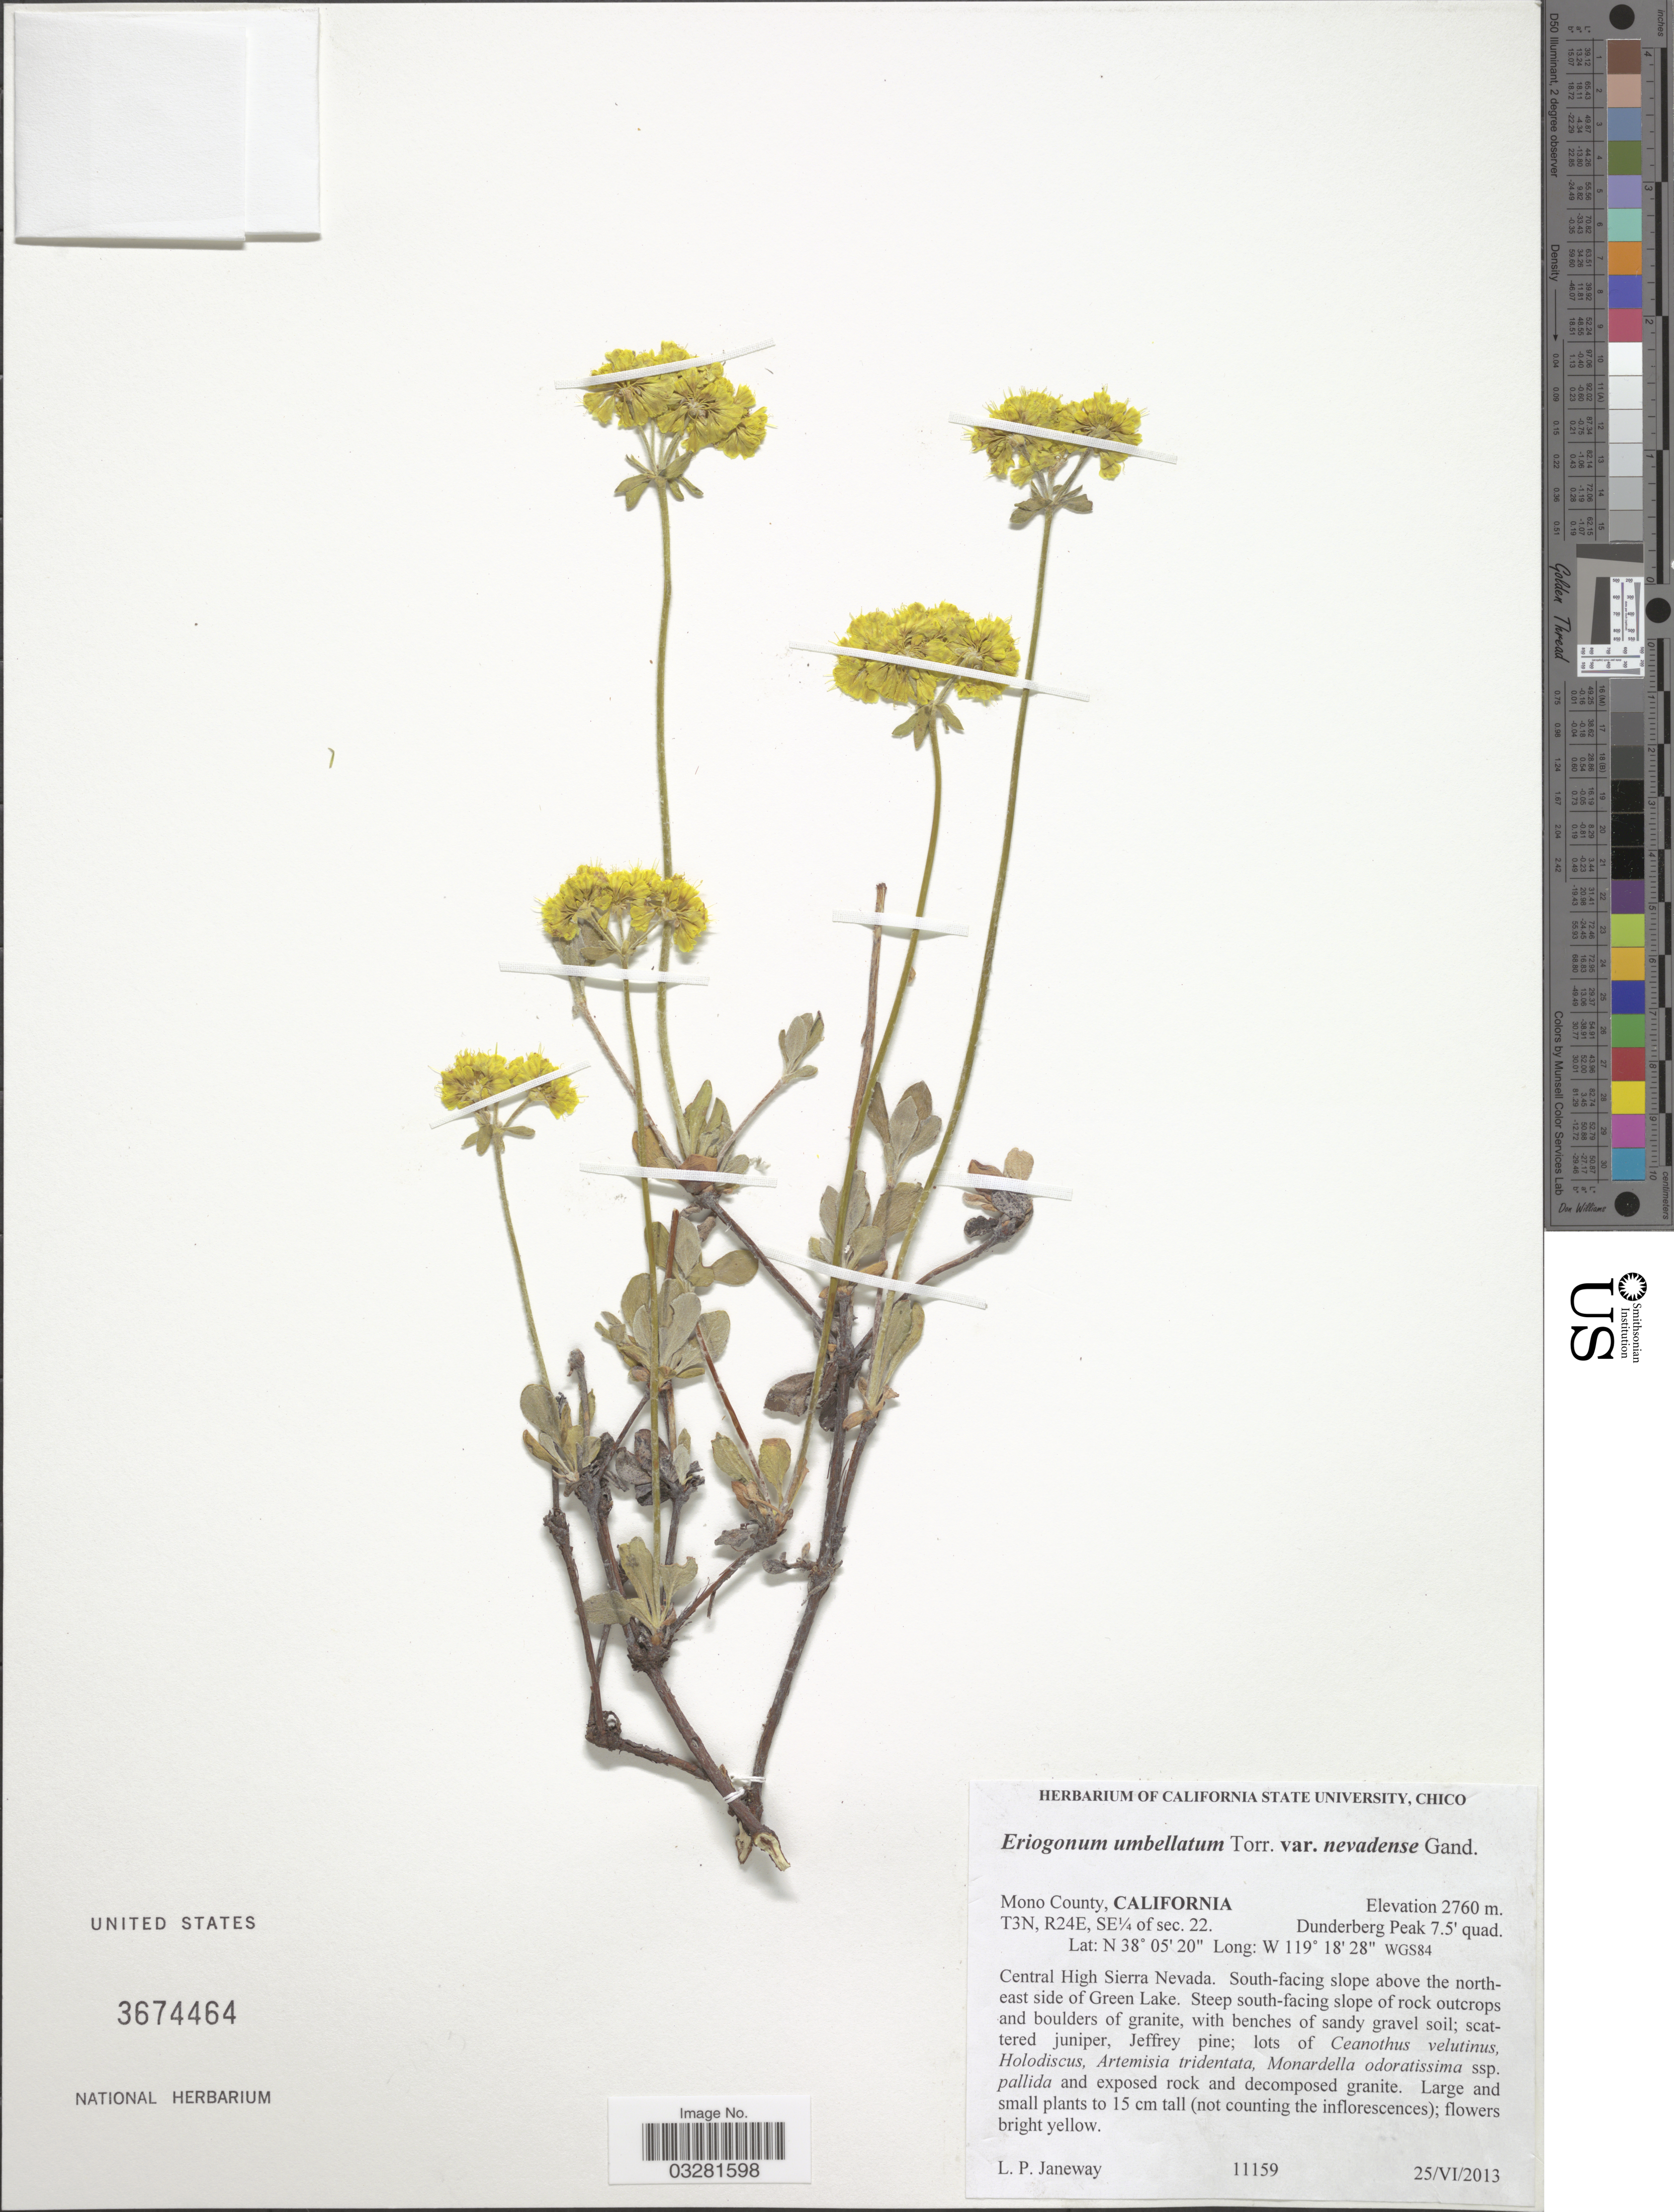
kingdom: Plantae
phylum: Tracheophyta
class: Magnoliopsida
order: Caryophyllales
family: Polygonaceae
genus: Eriogonum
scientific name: Eriogonum umbellatum var. nevadense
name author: Gand.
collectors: L. P. Janeway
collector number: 11159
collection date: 2013-06-25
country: United States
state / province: California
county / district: Mono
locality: Mono County.T3N, R24E, SE¼ of sec. 22. Dunderberg Peak 7.5' quad. Central High Sierra Nevada. South-facing slope above the northeast side of Green Lake.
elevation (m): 2760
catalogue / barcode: US 3674464